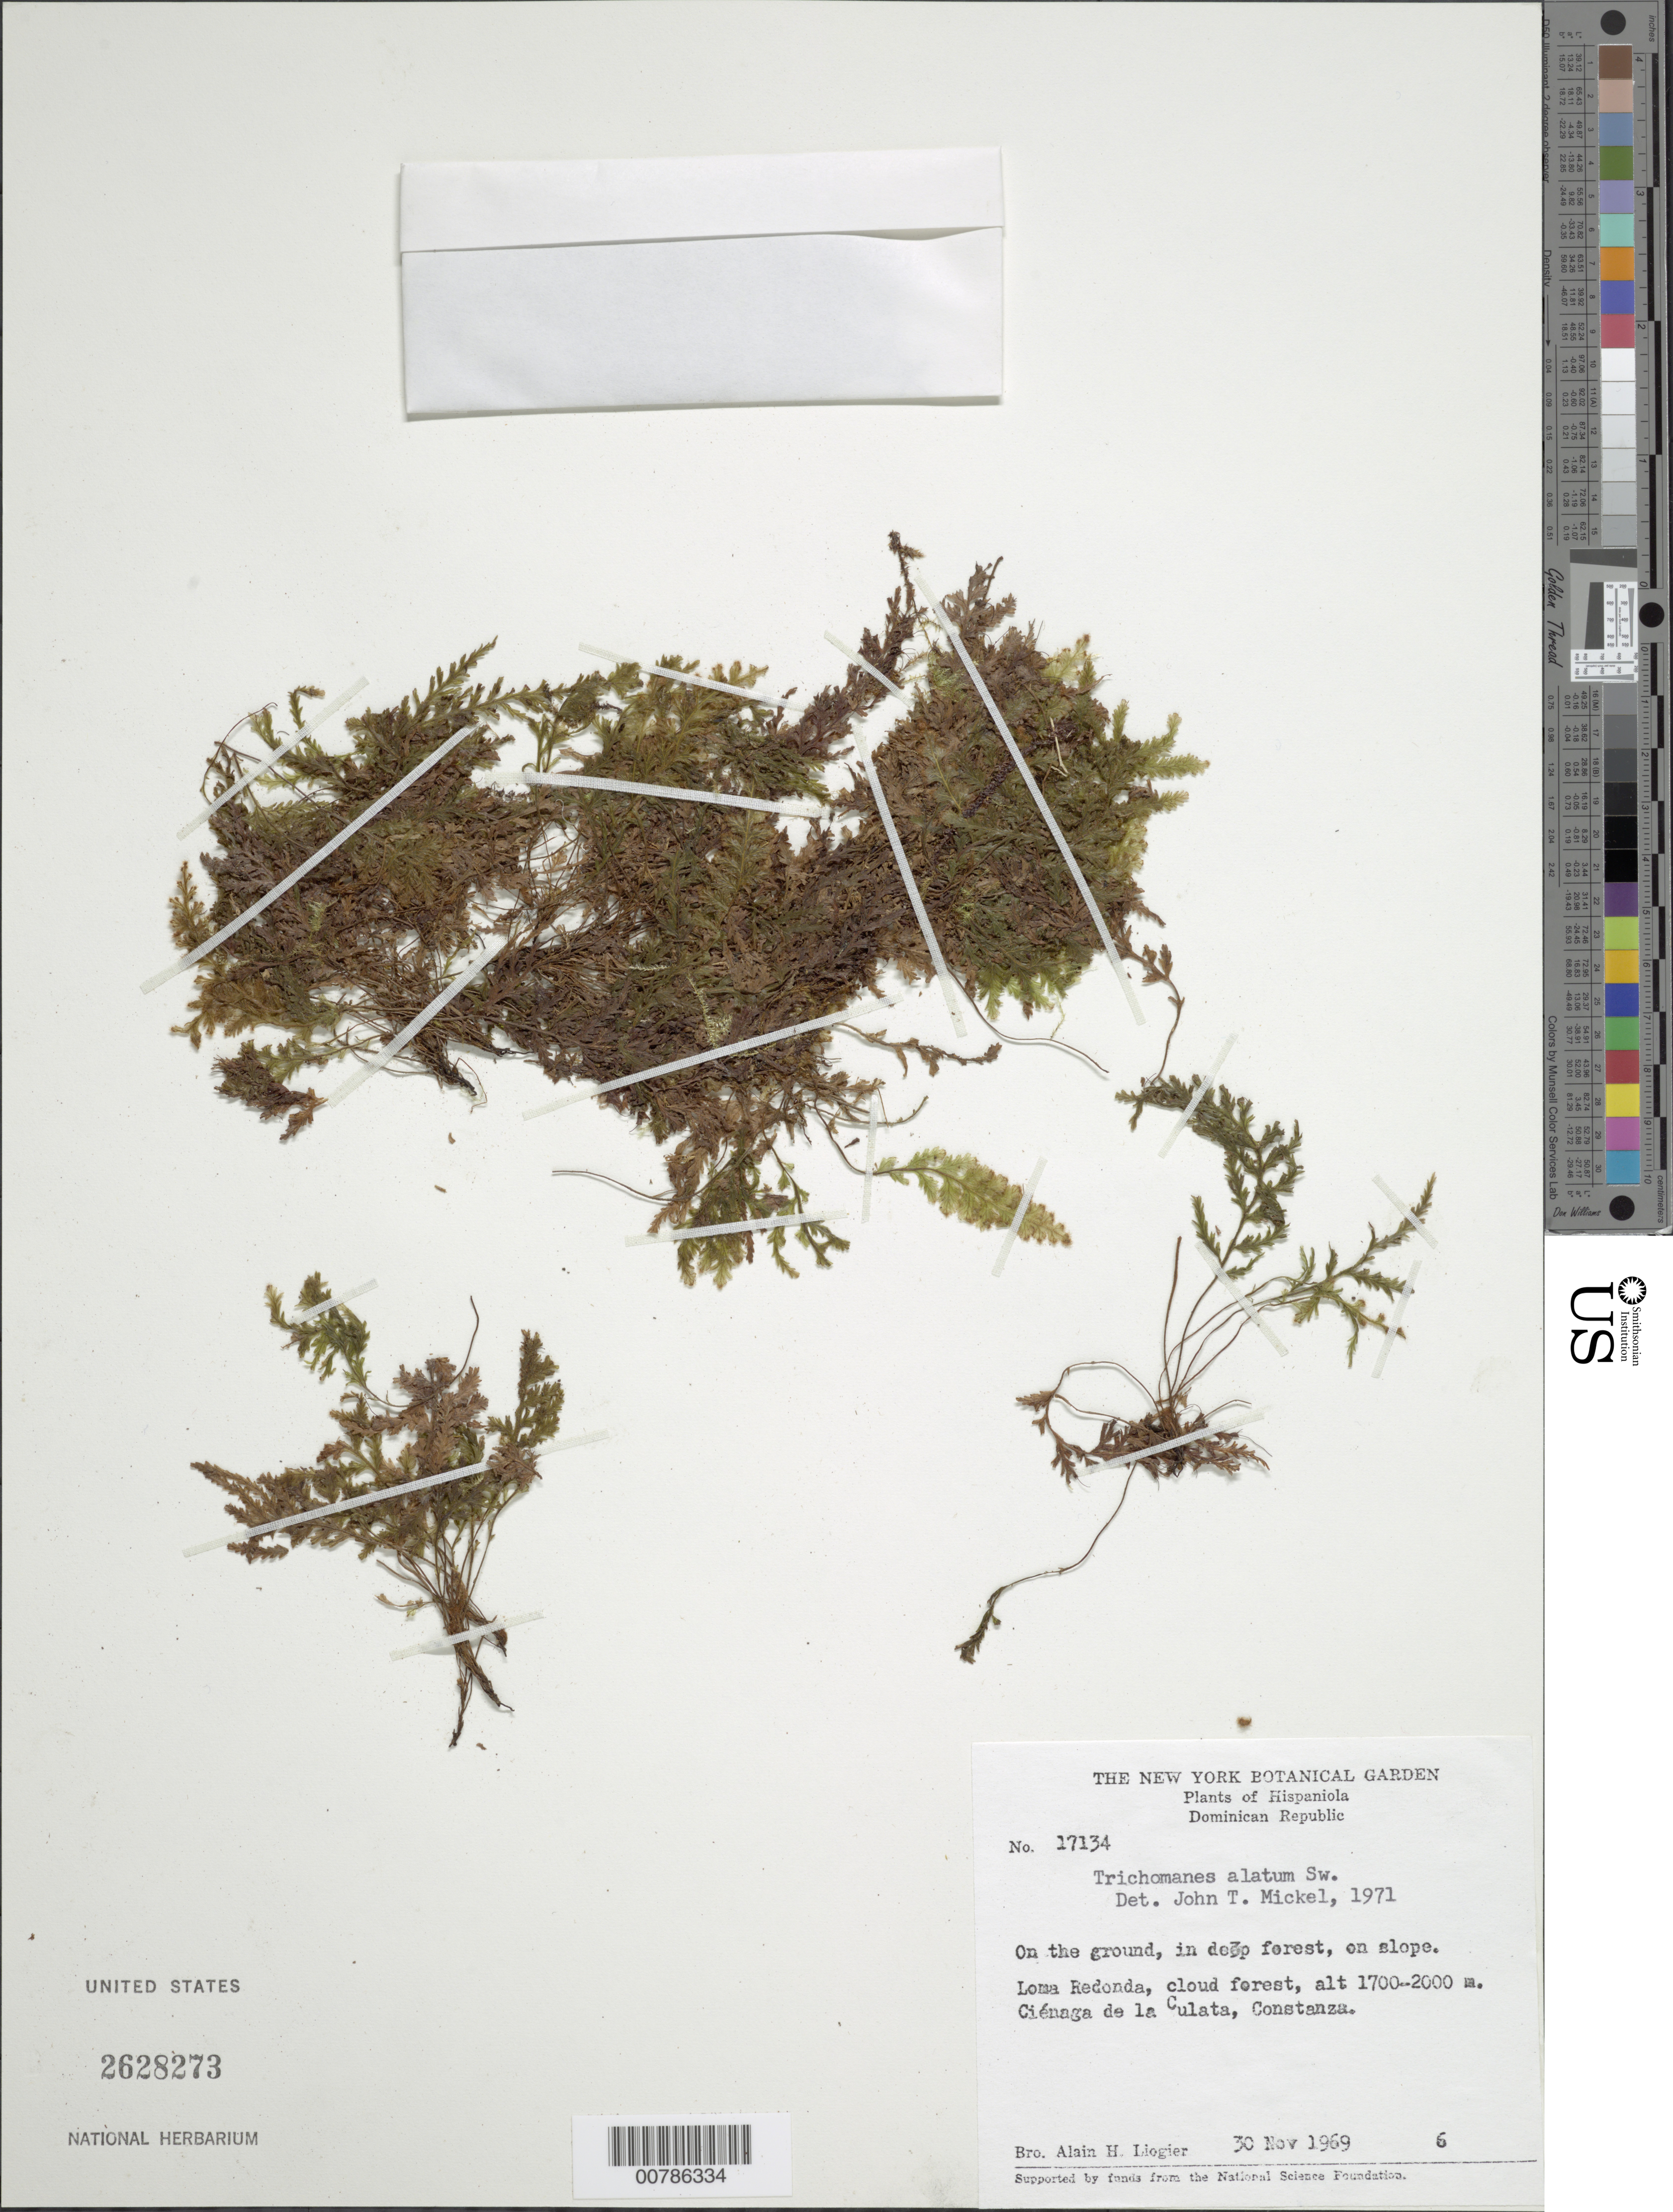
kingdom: Plantae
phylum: Tracheophyta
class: Polypodiopsida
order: Hymenophyllales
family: Hymenophyllaceae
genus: Trichomanes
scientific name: Trichomanes alatum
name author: Sw.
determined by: Mickel, J. T., (NY), New York Botanical Garden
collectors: A. H. Liogier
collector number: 17134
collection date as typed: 30 Nov 1969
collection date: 1969-11-30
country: Dominican Republic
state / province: La Vega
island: Hispaniola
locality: Loma Redonda, Ciénaga de la Culata, Constanza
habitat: Cloud forest; on the ground in deep forest, on slope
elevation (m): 1700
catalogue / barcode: US 2628273